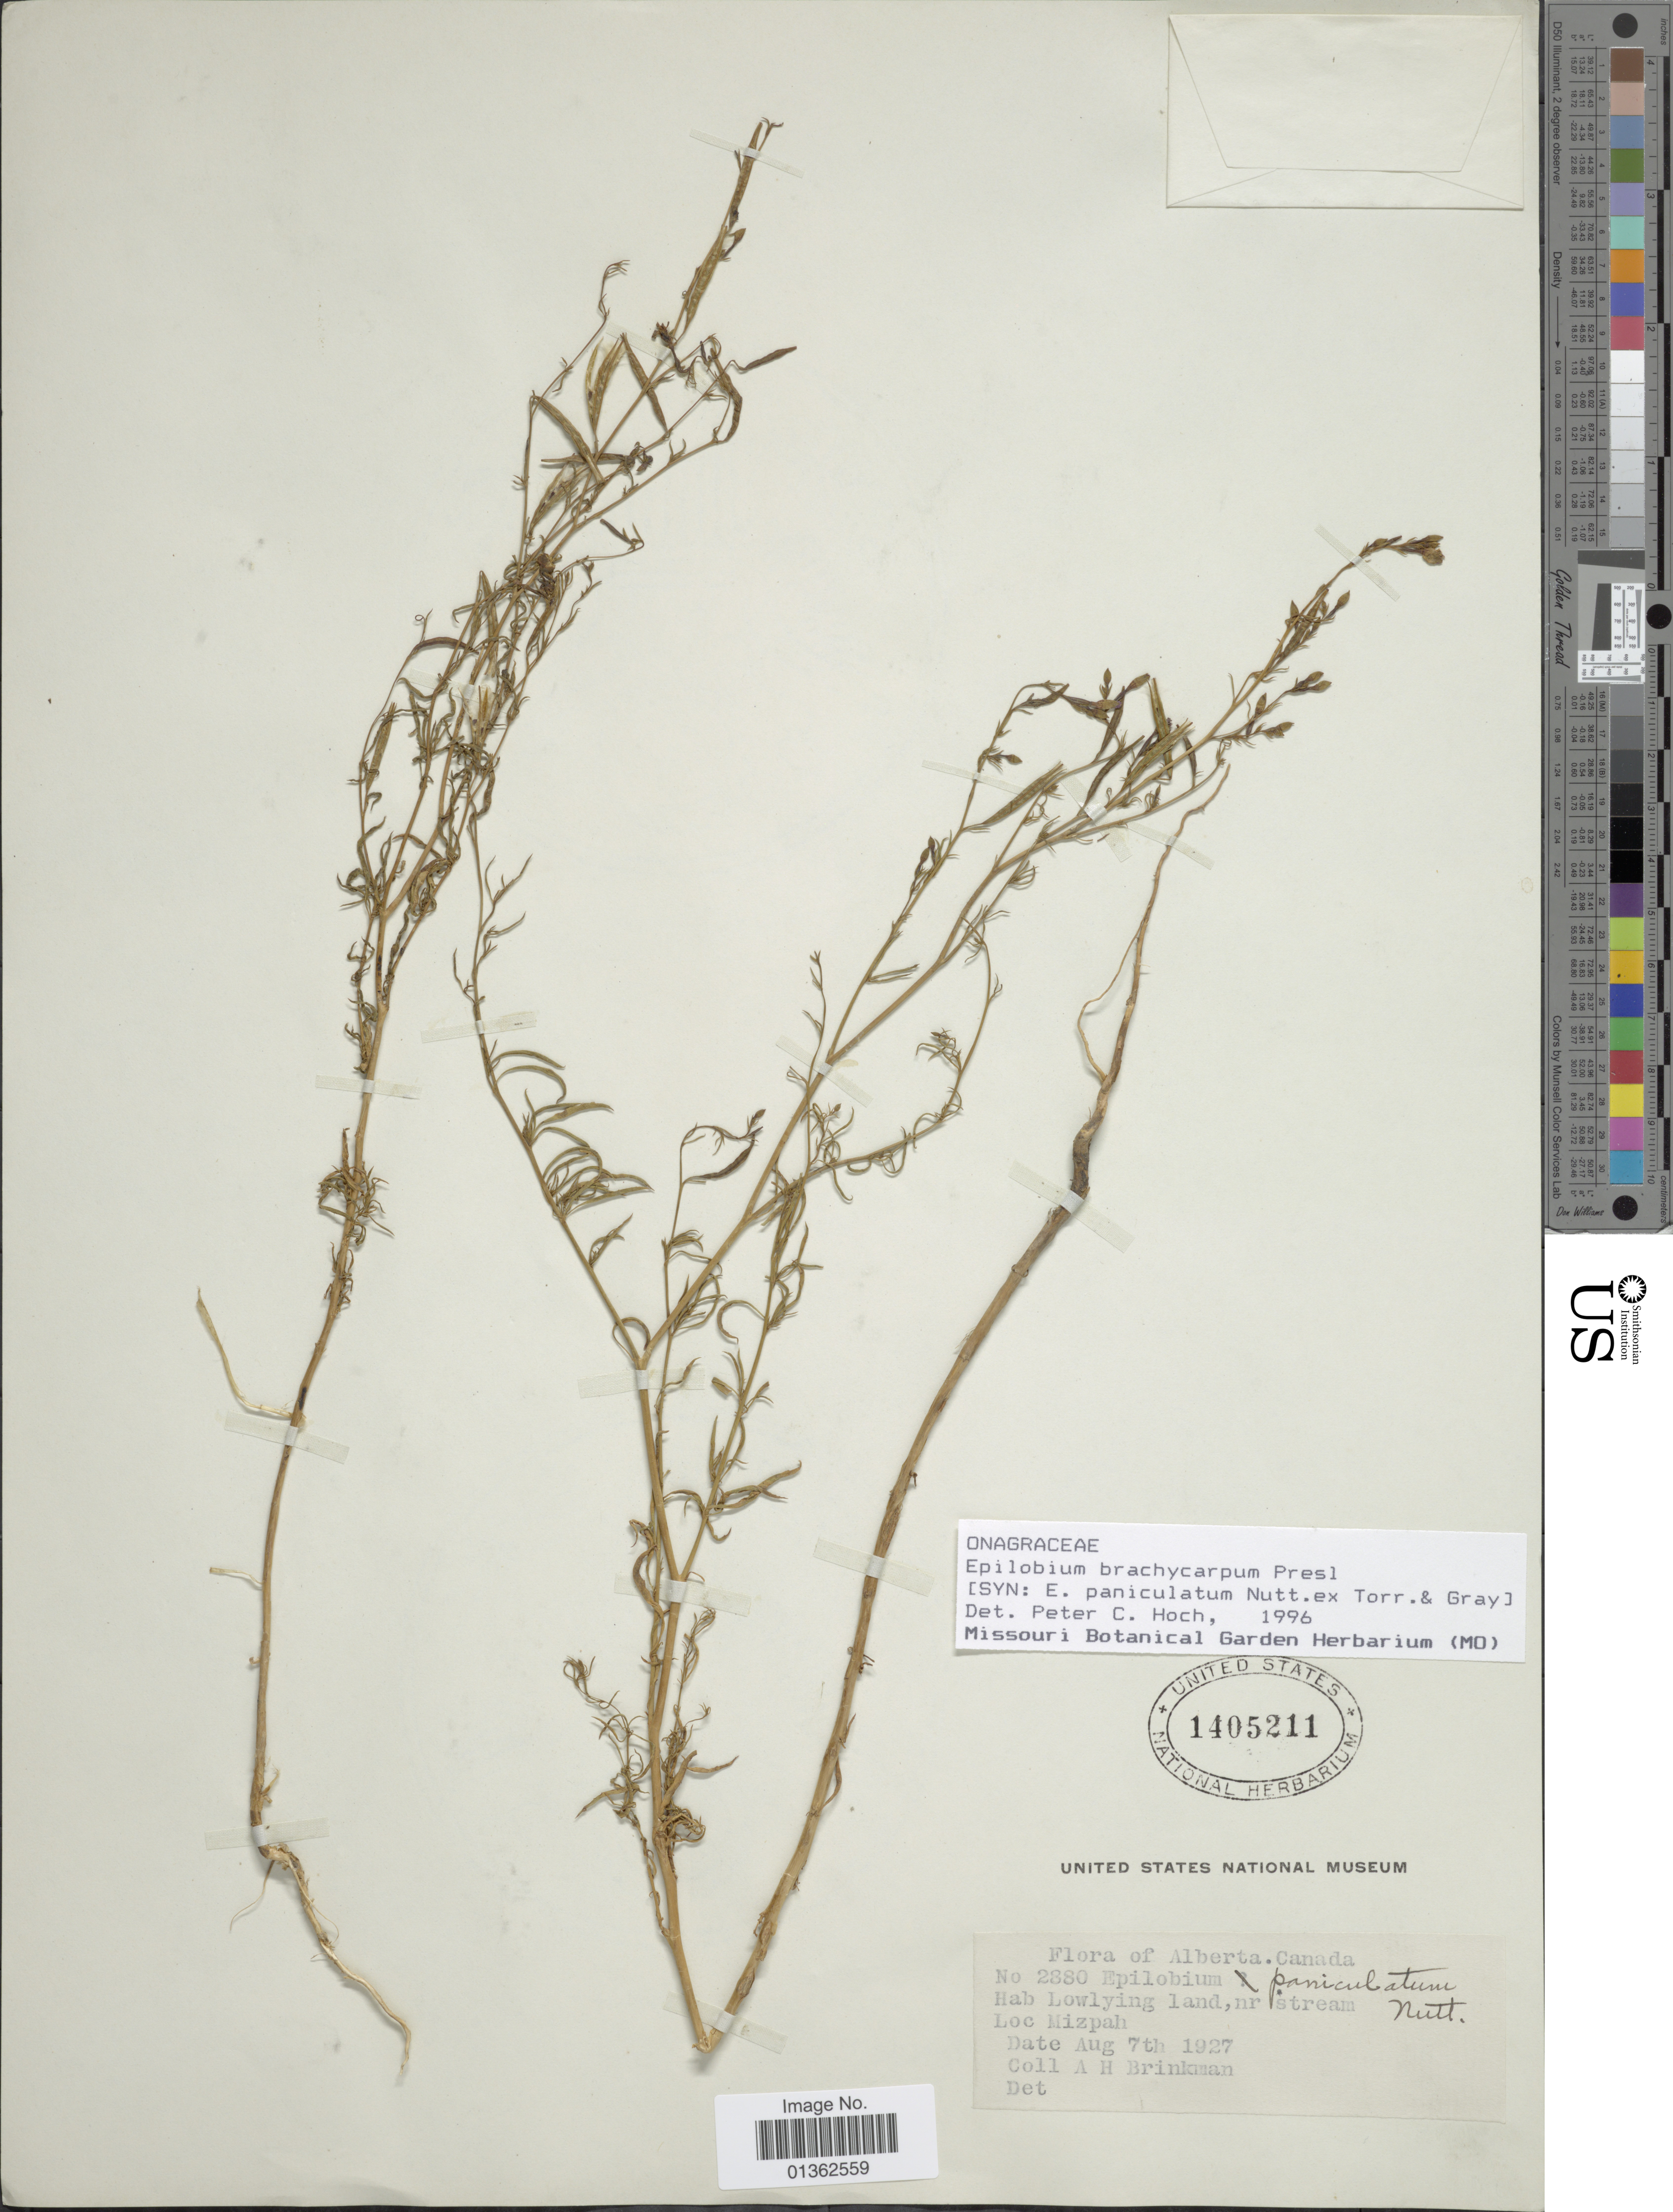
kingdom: Plantae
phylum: Tracheophyta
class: Magnoliopsida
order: Myrtales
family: Onagraceae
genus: Epilobium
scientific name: Epilobium brachycarpum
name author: C. Presl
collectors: A. Brinkman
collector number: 2880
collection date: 1927-08-07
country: Canada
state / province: Alberta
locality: Mizpah.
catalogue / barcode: US 1405211